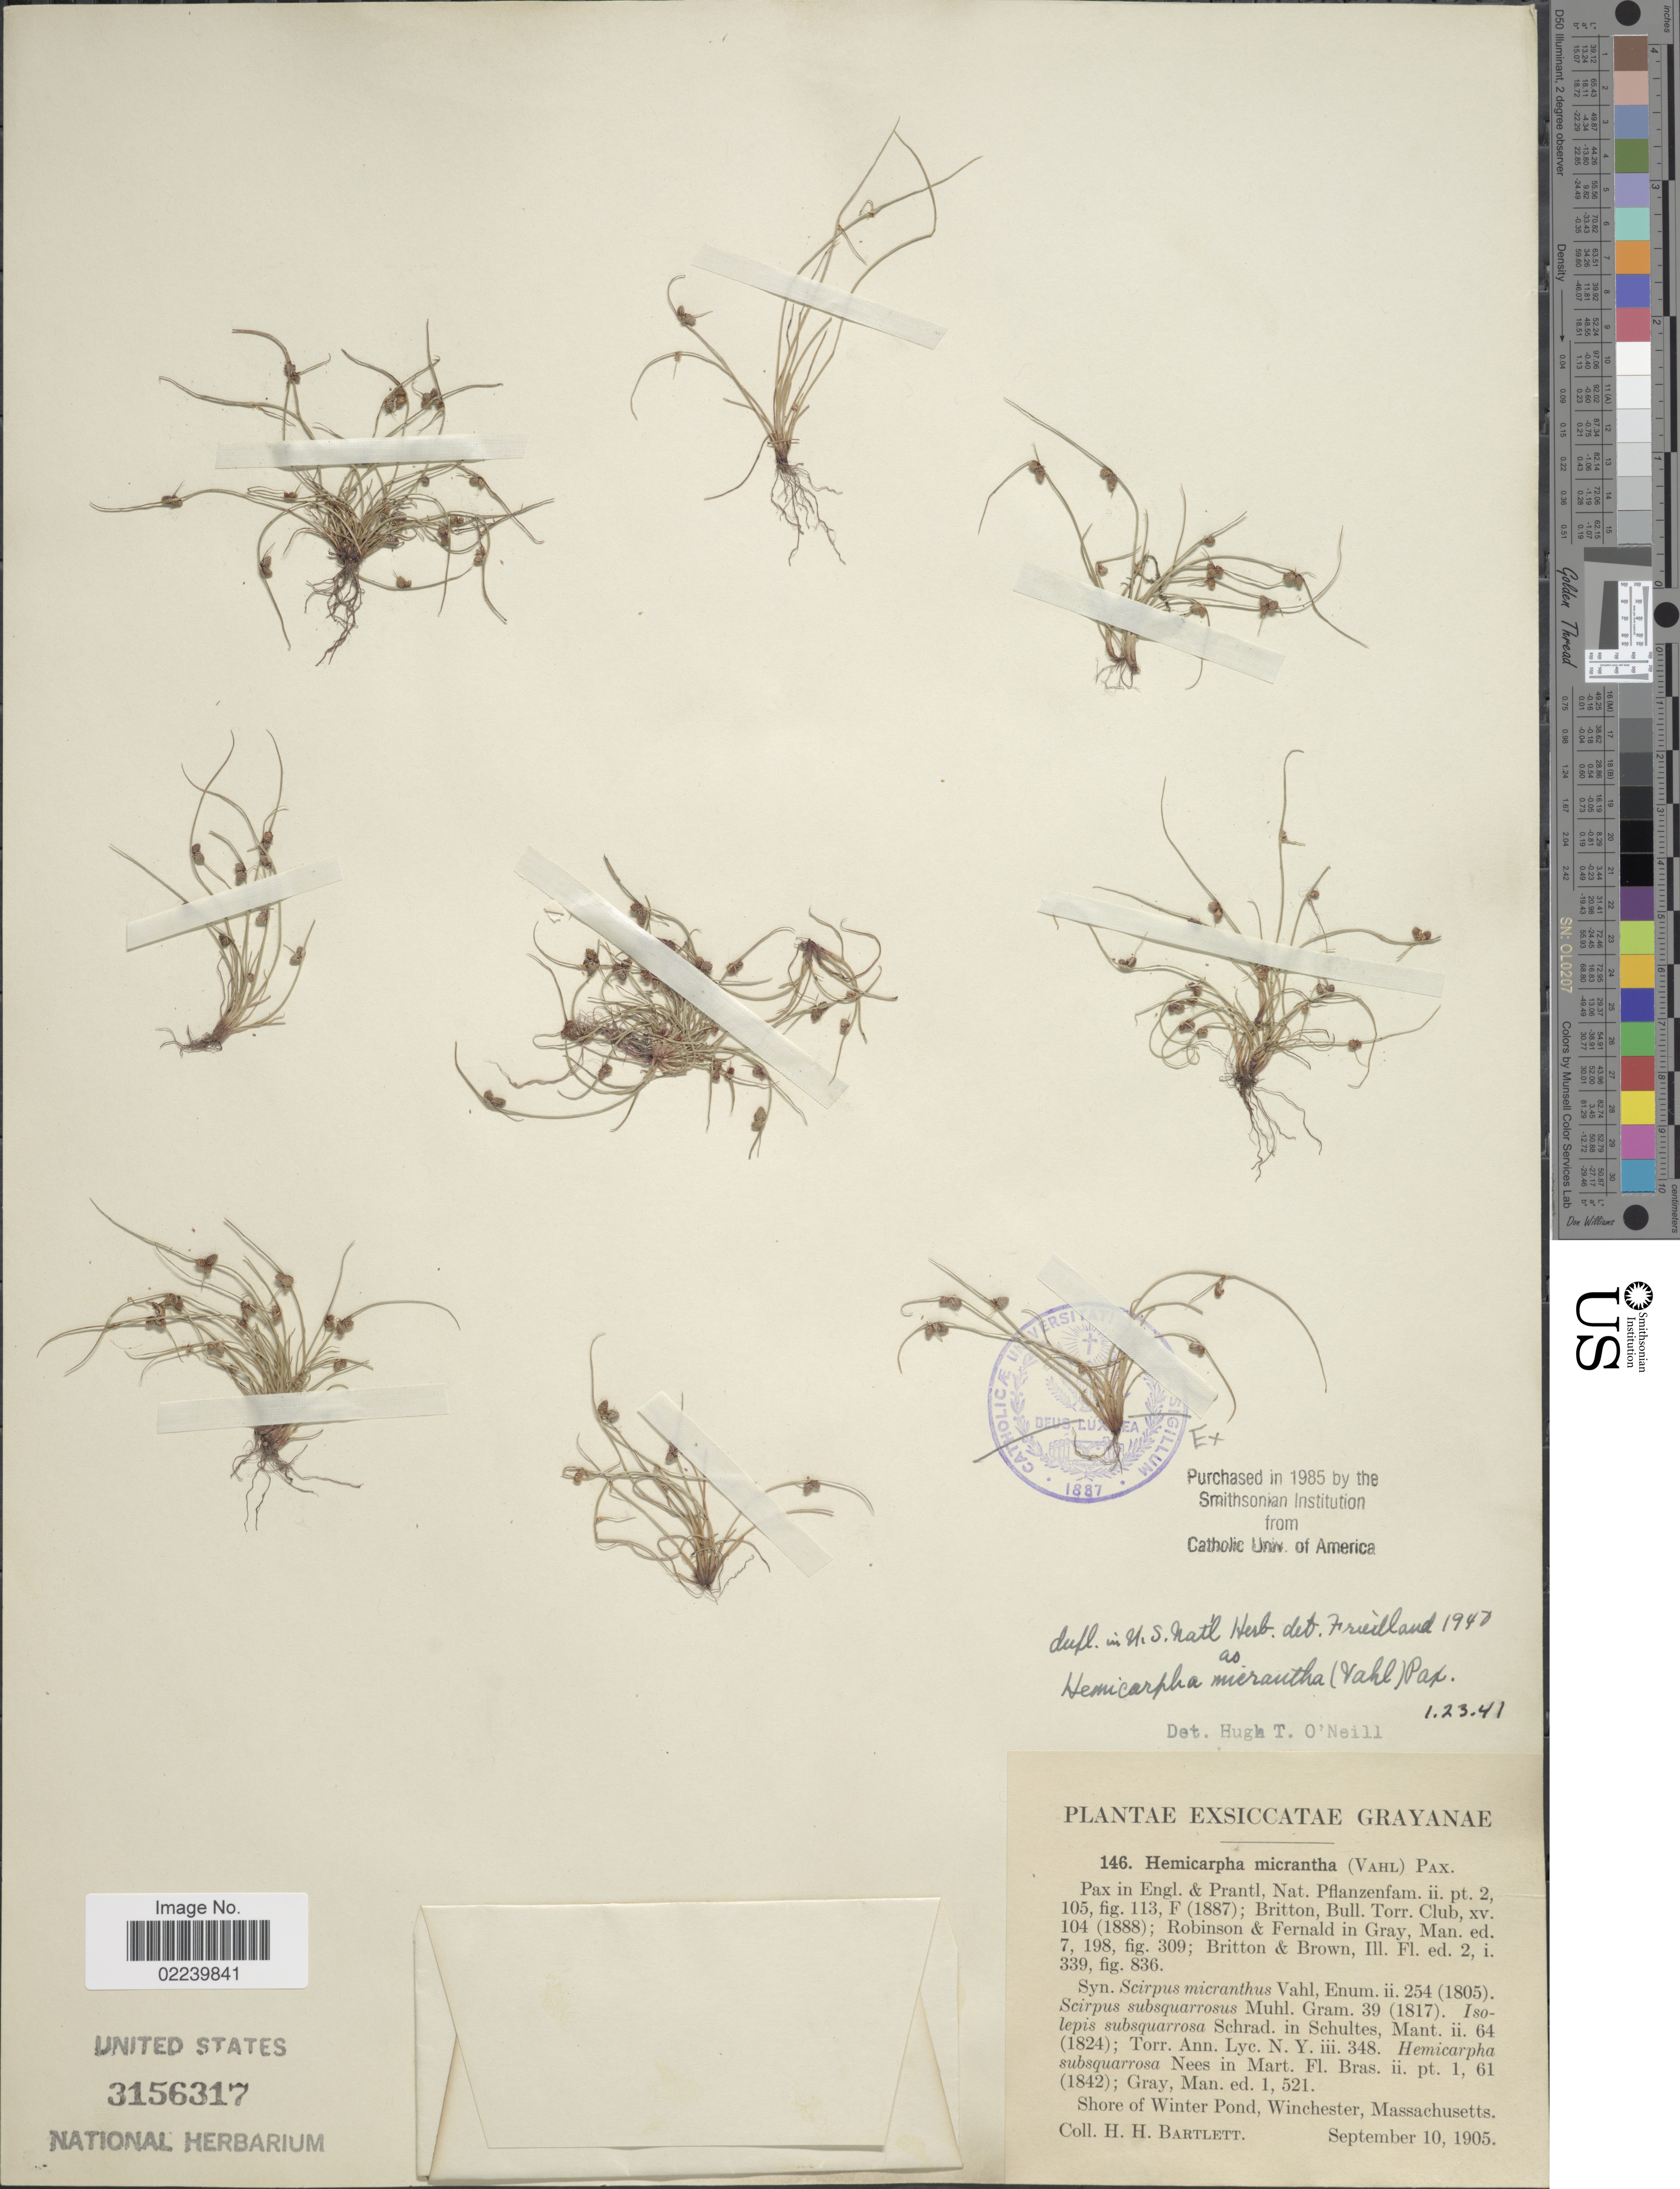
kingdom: Plantae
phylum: Tracheophyta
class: Liliopsida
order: Poales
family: Cyperaceae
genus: Cyperus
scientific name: Cyperus subsquarrosus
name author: (Muhl.) Bauters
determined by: Strong, M. T., (US), Smithsonian Institution - National Museum of Natural History (UNITED STATES)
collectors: H. H. Bartlett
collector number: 146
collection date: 1905-09-10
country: United States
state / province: Massachusetts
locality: Shore of Winter Pond, Winchester, Massachusetts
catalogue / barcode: US 3156317